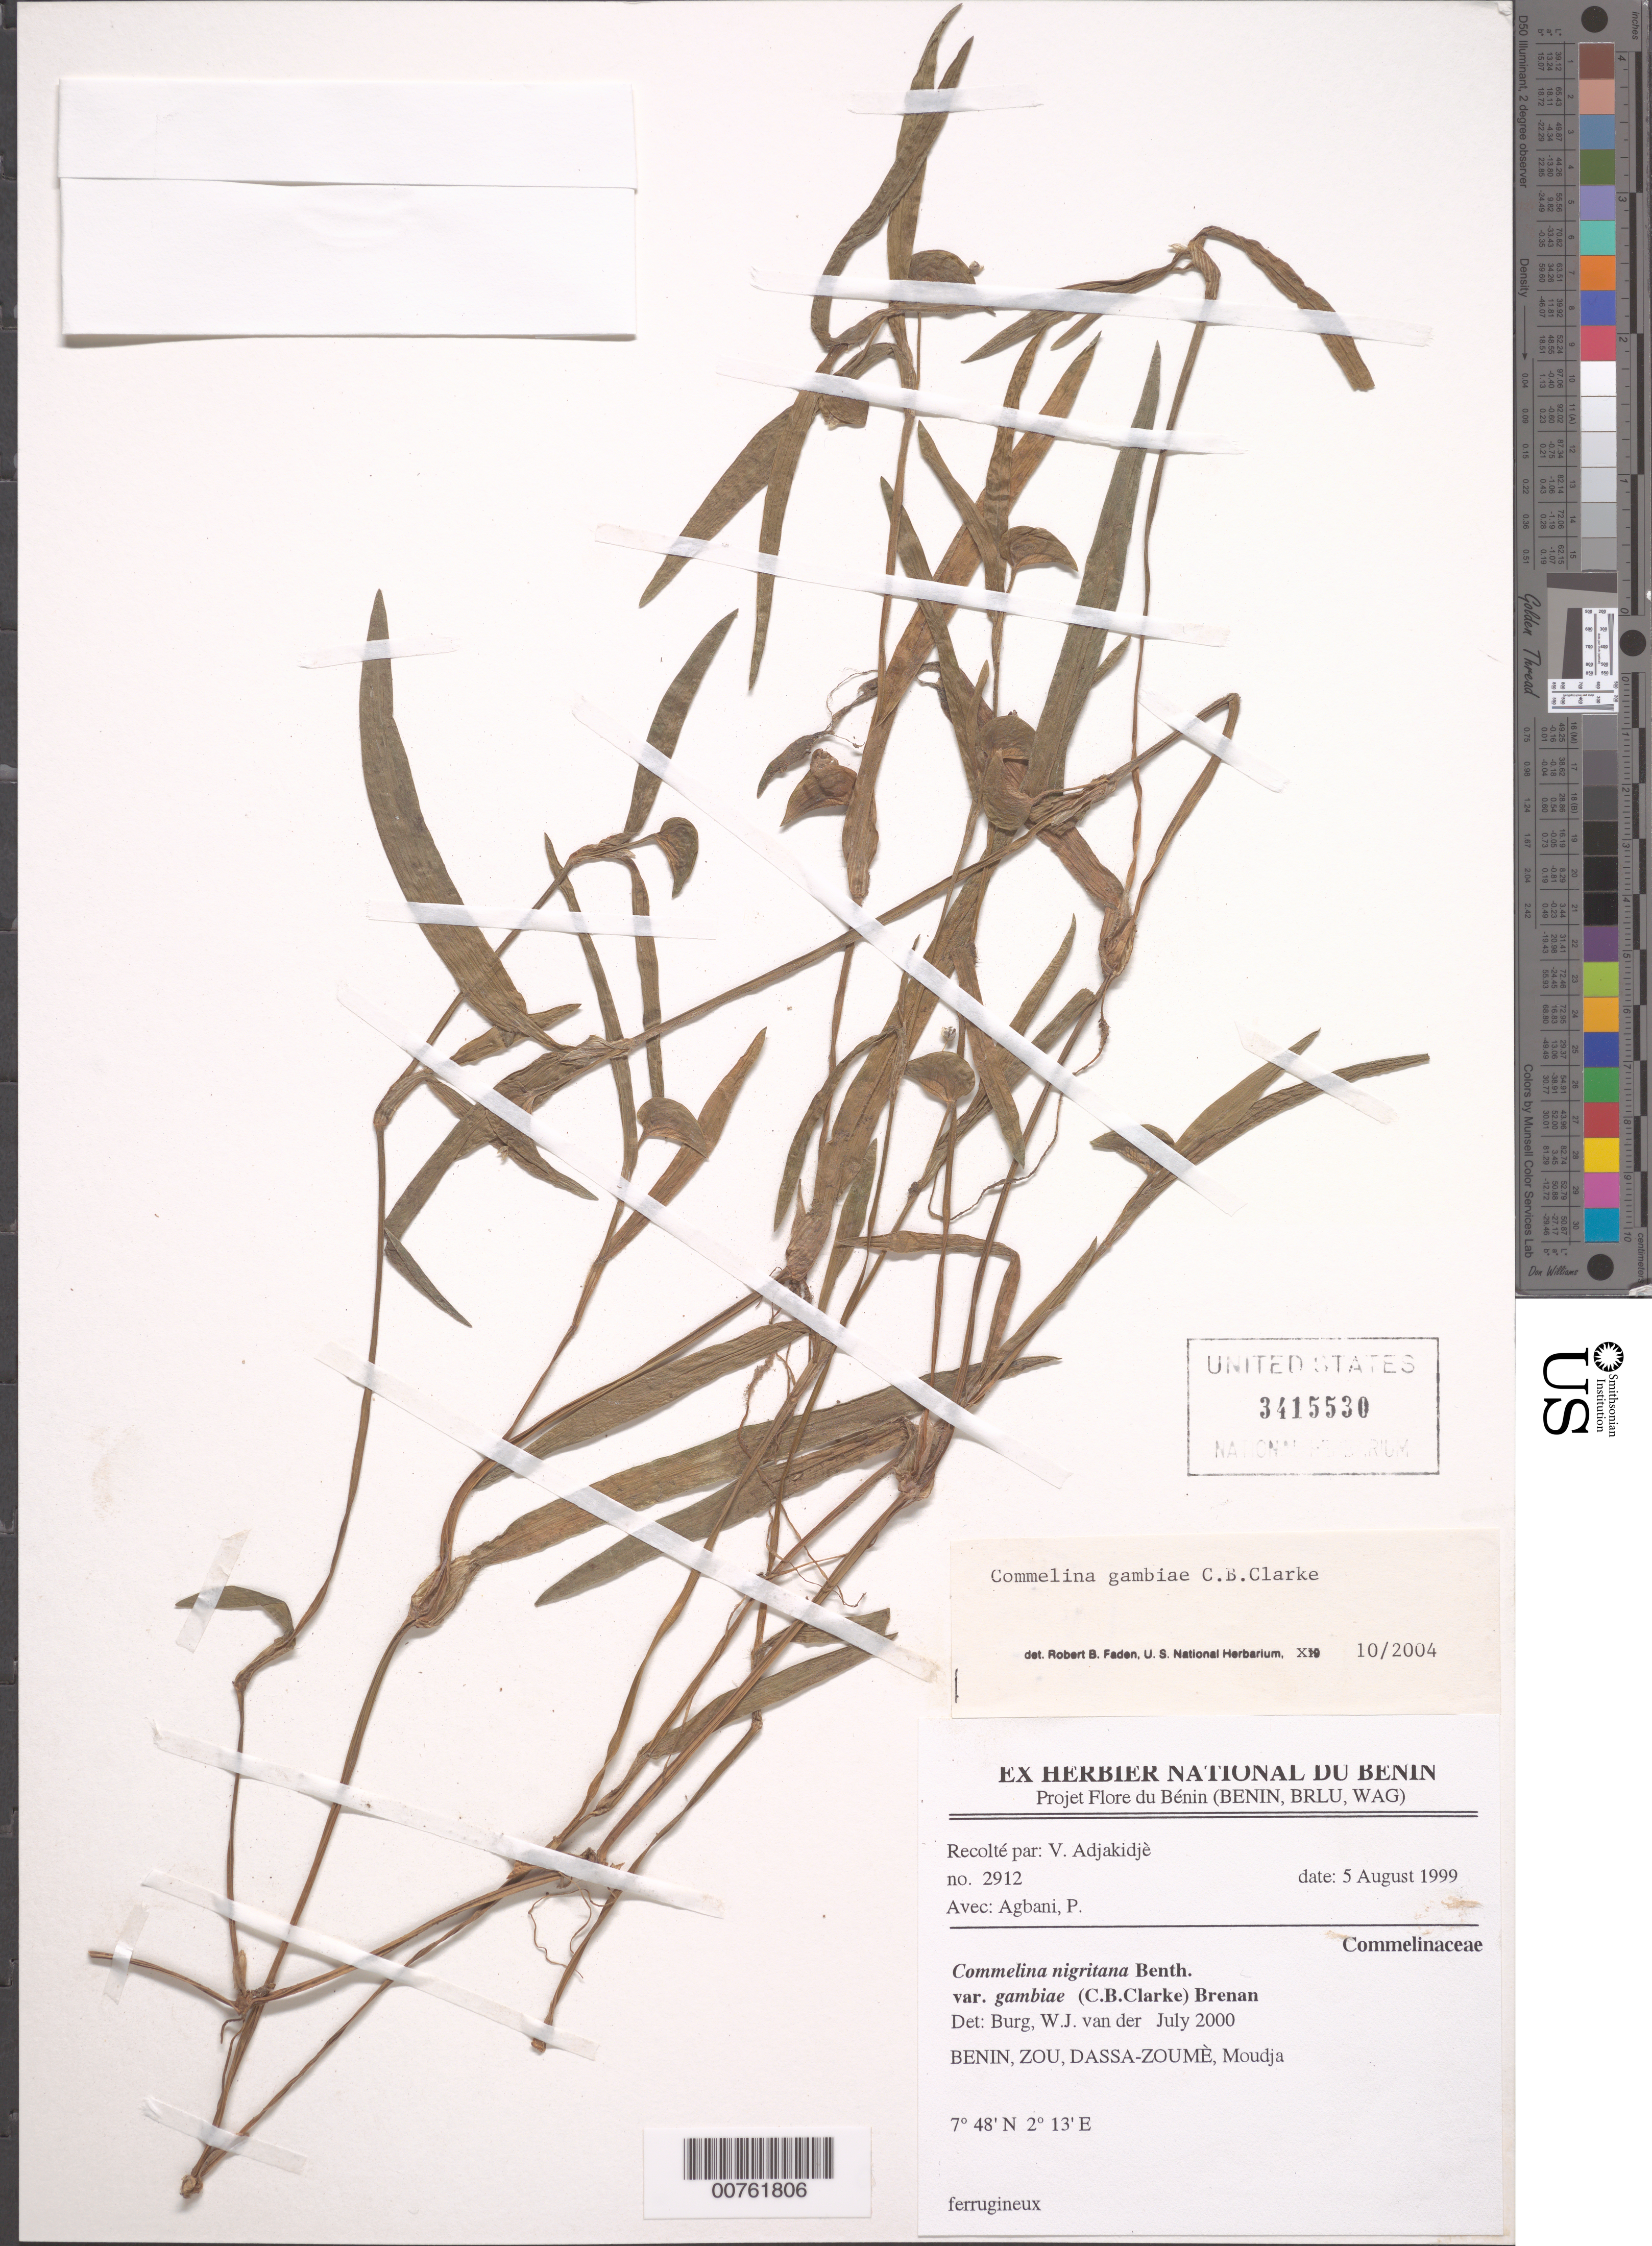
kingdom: Plantae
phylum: Tracheophyta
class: Liliopsida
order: Commelinales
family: Commelinaceae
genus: Commelina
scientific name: Commelina gambiae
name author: C.B. Clarke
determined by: Faden, Robert B., (US), Smithsonian Institution - National Museum of Natural History (UNITED STATES)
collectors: V. Adjakidjè & P. Agbani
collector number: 2912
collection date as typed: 05 Aug 1999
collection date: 1999-08-05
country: Benin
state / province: Zou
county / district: Dassa-Zoumè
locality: Moudja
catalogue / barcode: US 3415530